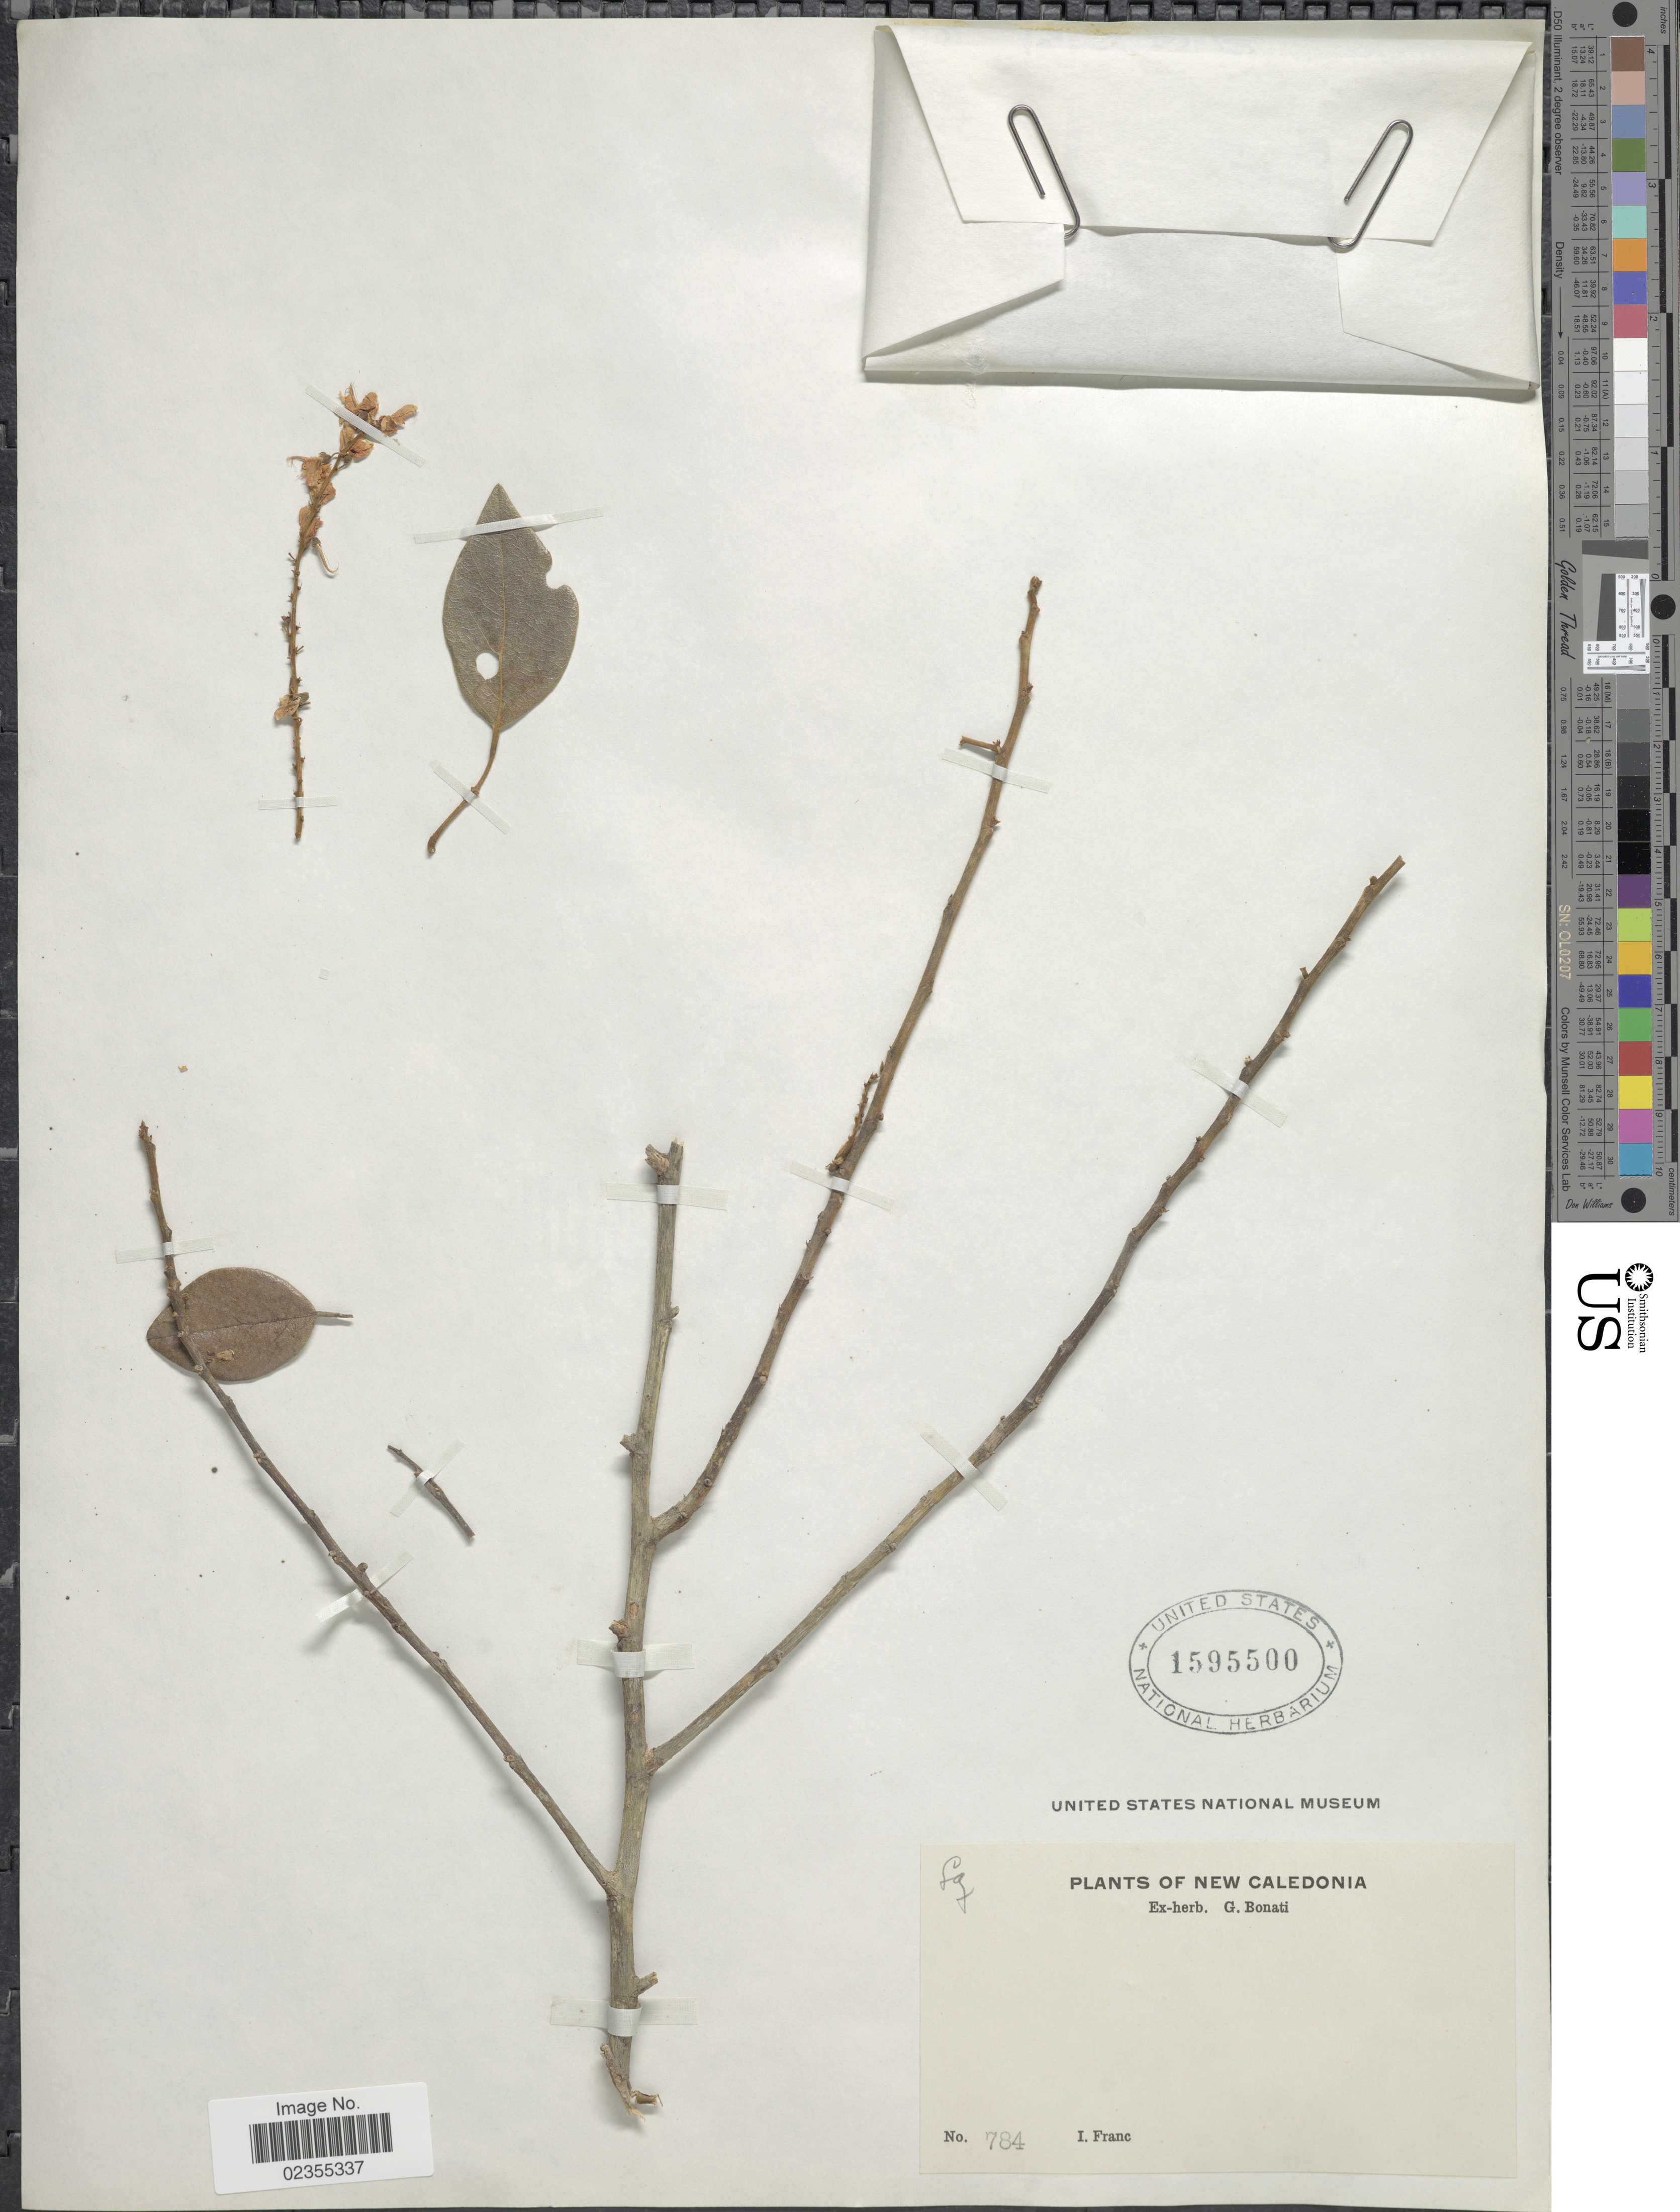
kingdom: Plantae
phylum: Tracheophyta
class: Magnoliopsida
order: Fabales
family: Fabaceae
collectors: I. Franc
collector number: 784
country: New Caledonia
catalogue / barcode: US 1595500